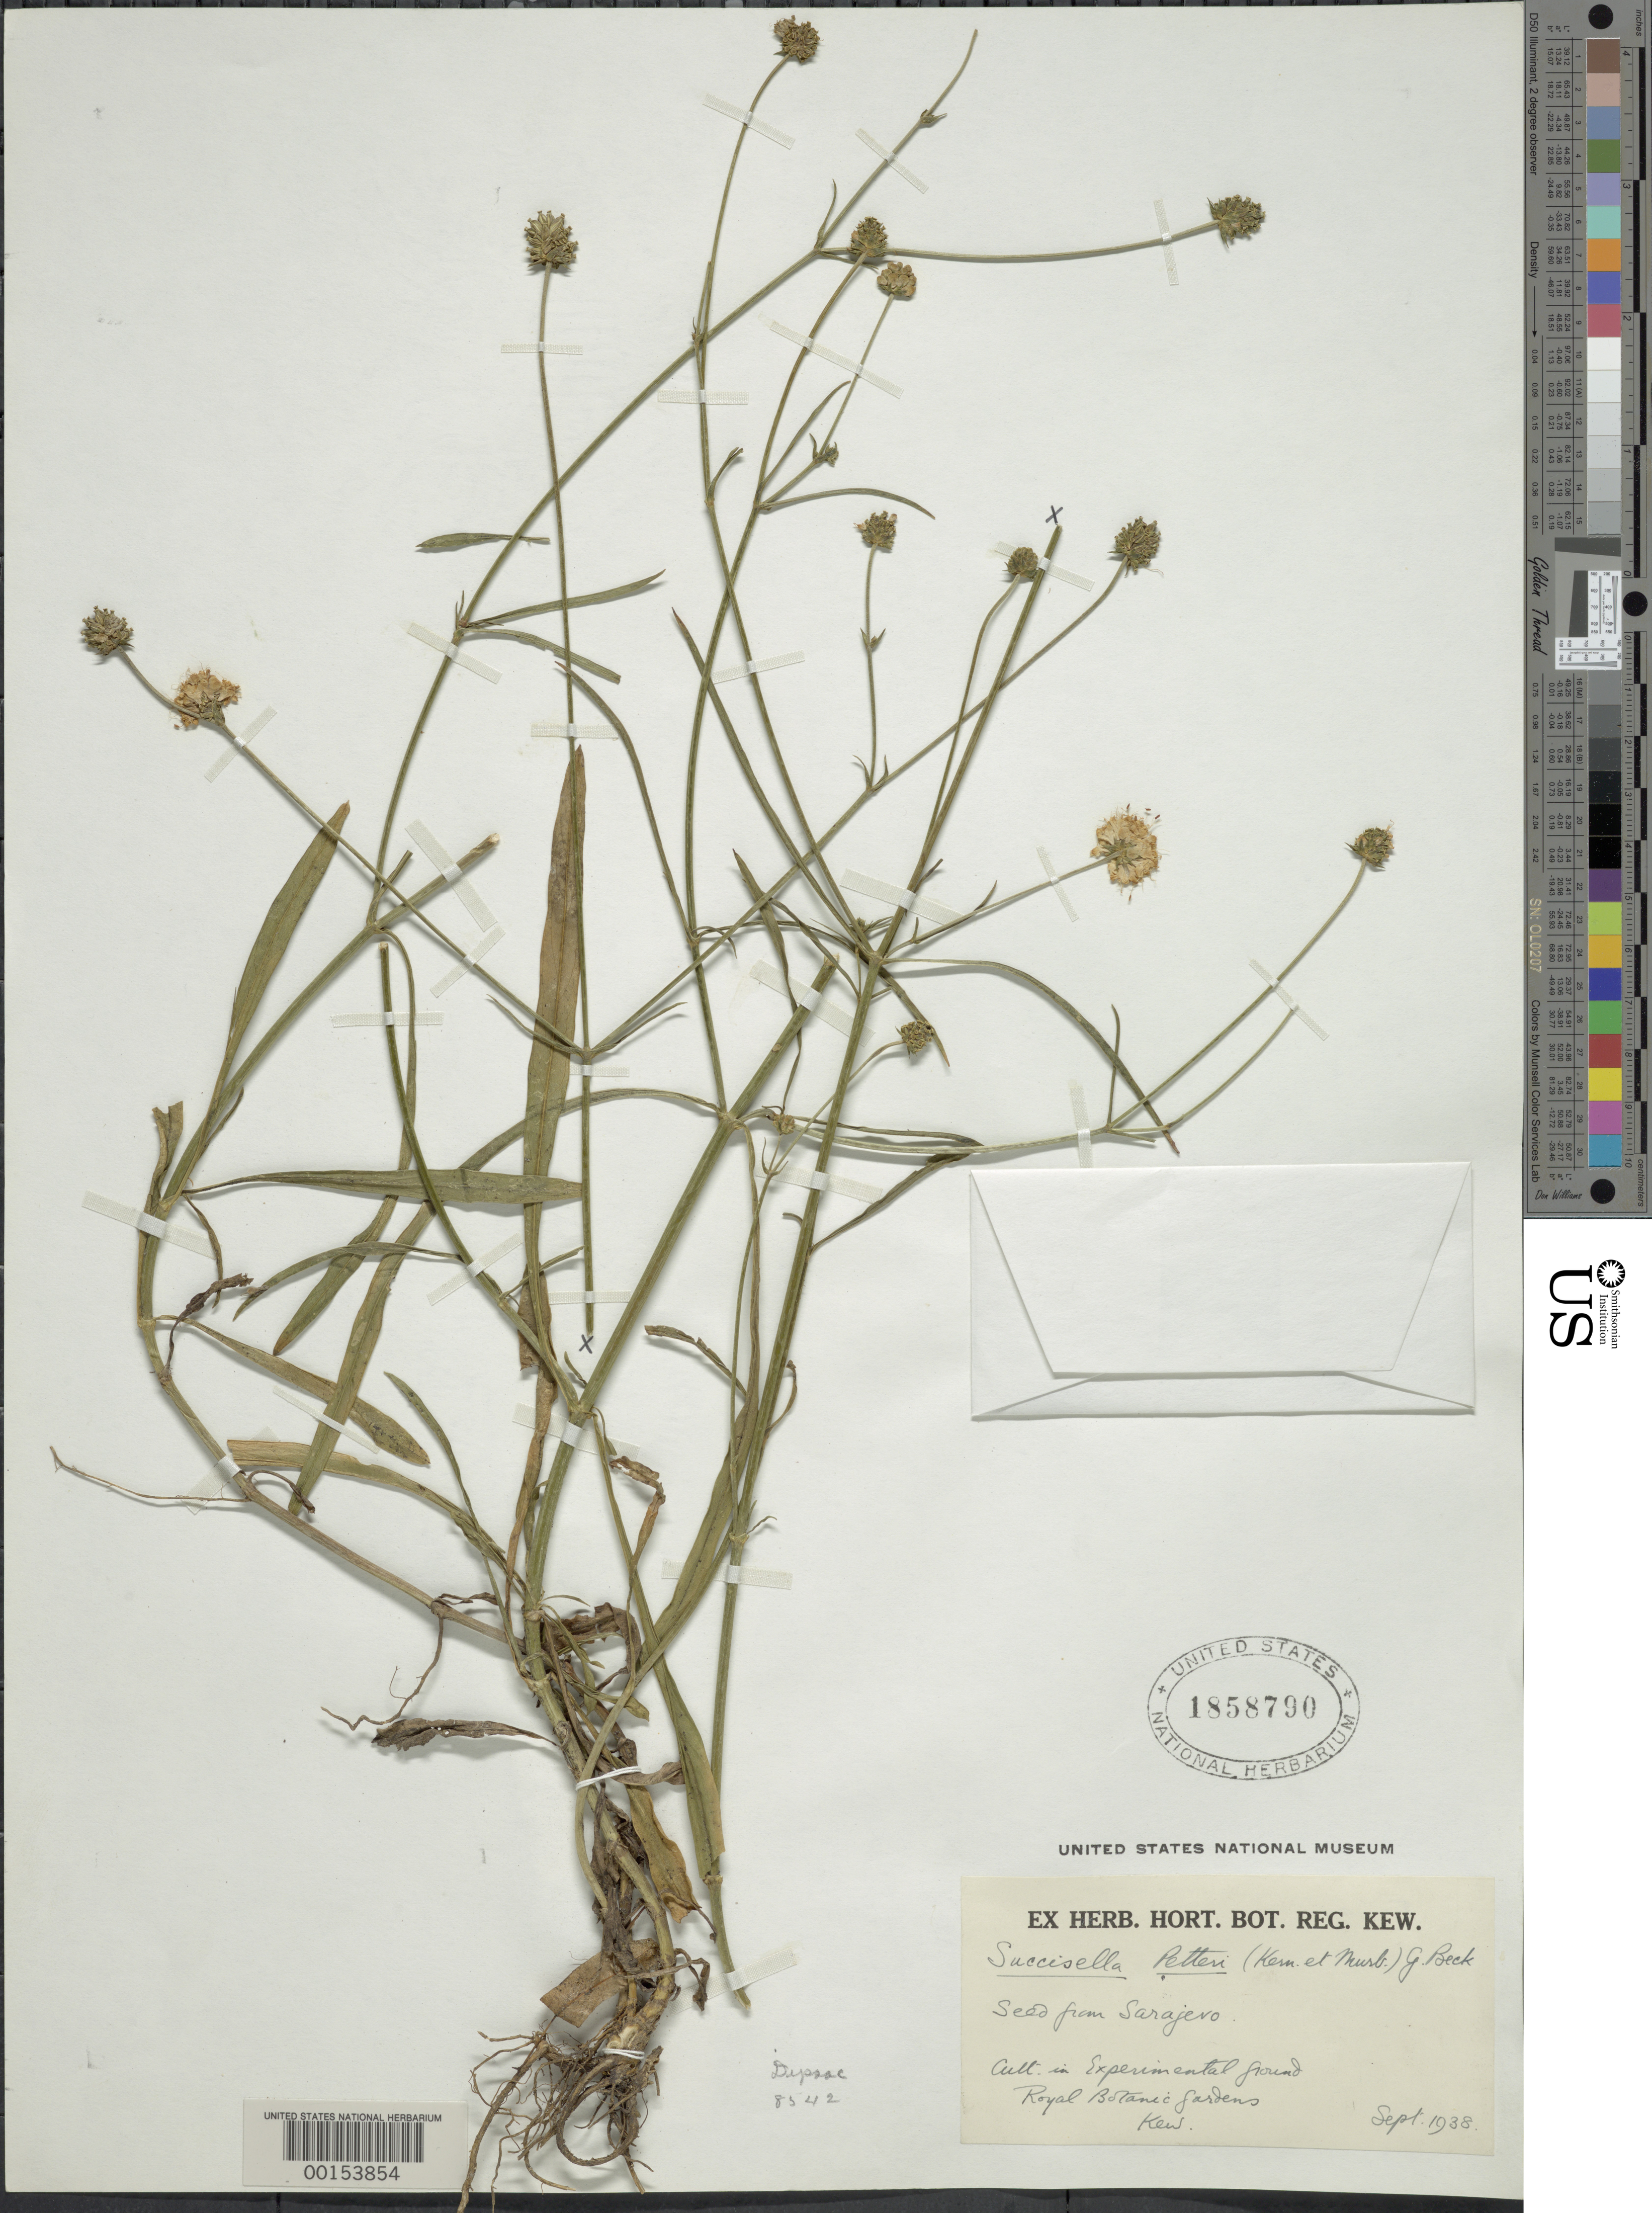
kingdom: Plantae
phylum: Tracheophyta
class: Magnoliopsida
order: Dipsacales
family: Caprifoliaceae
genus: Succisa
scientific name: Succisa petteri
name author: J. Kern & Murb.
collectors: ex herb. Hort. Reg. Kew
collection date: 1938-09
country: United Kingdom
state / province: England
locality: Experimental ground. Royal Botanic Gardens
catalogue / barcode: US 1858790